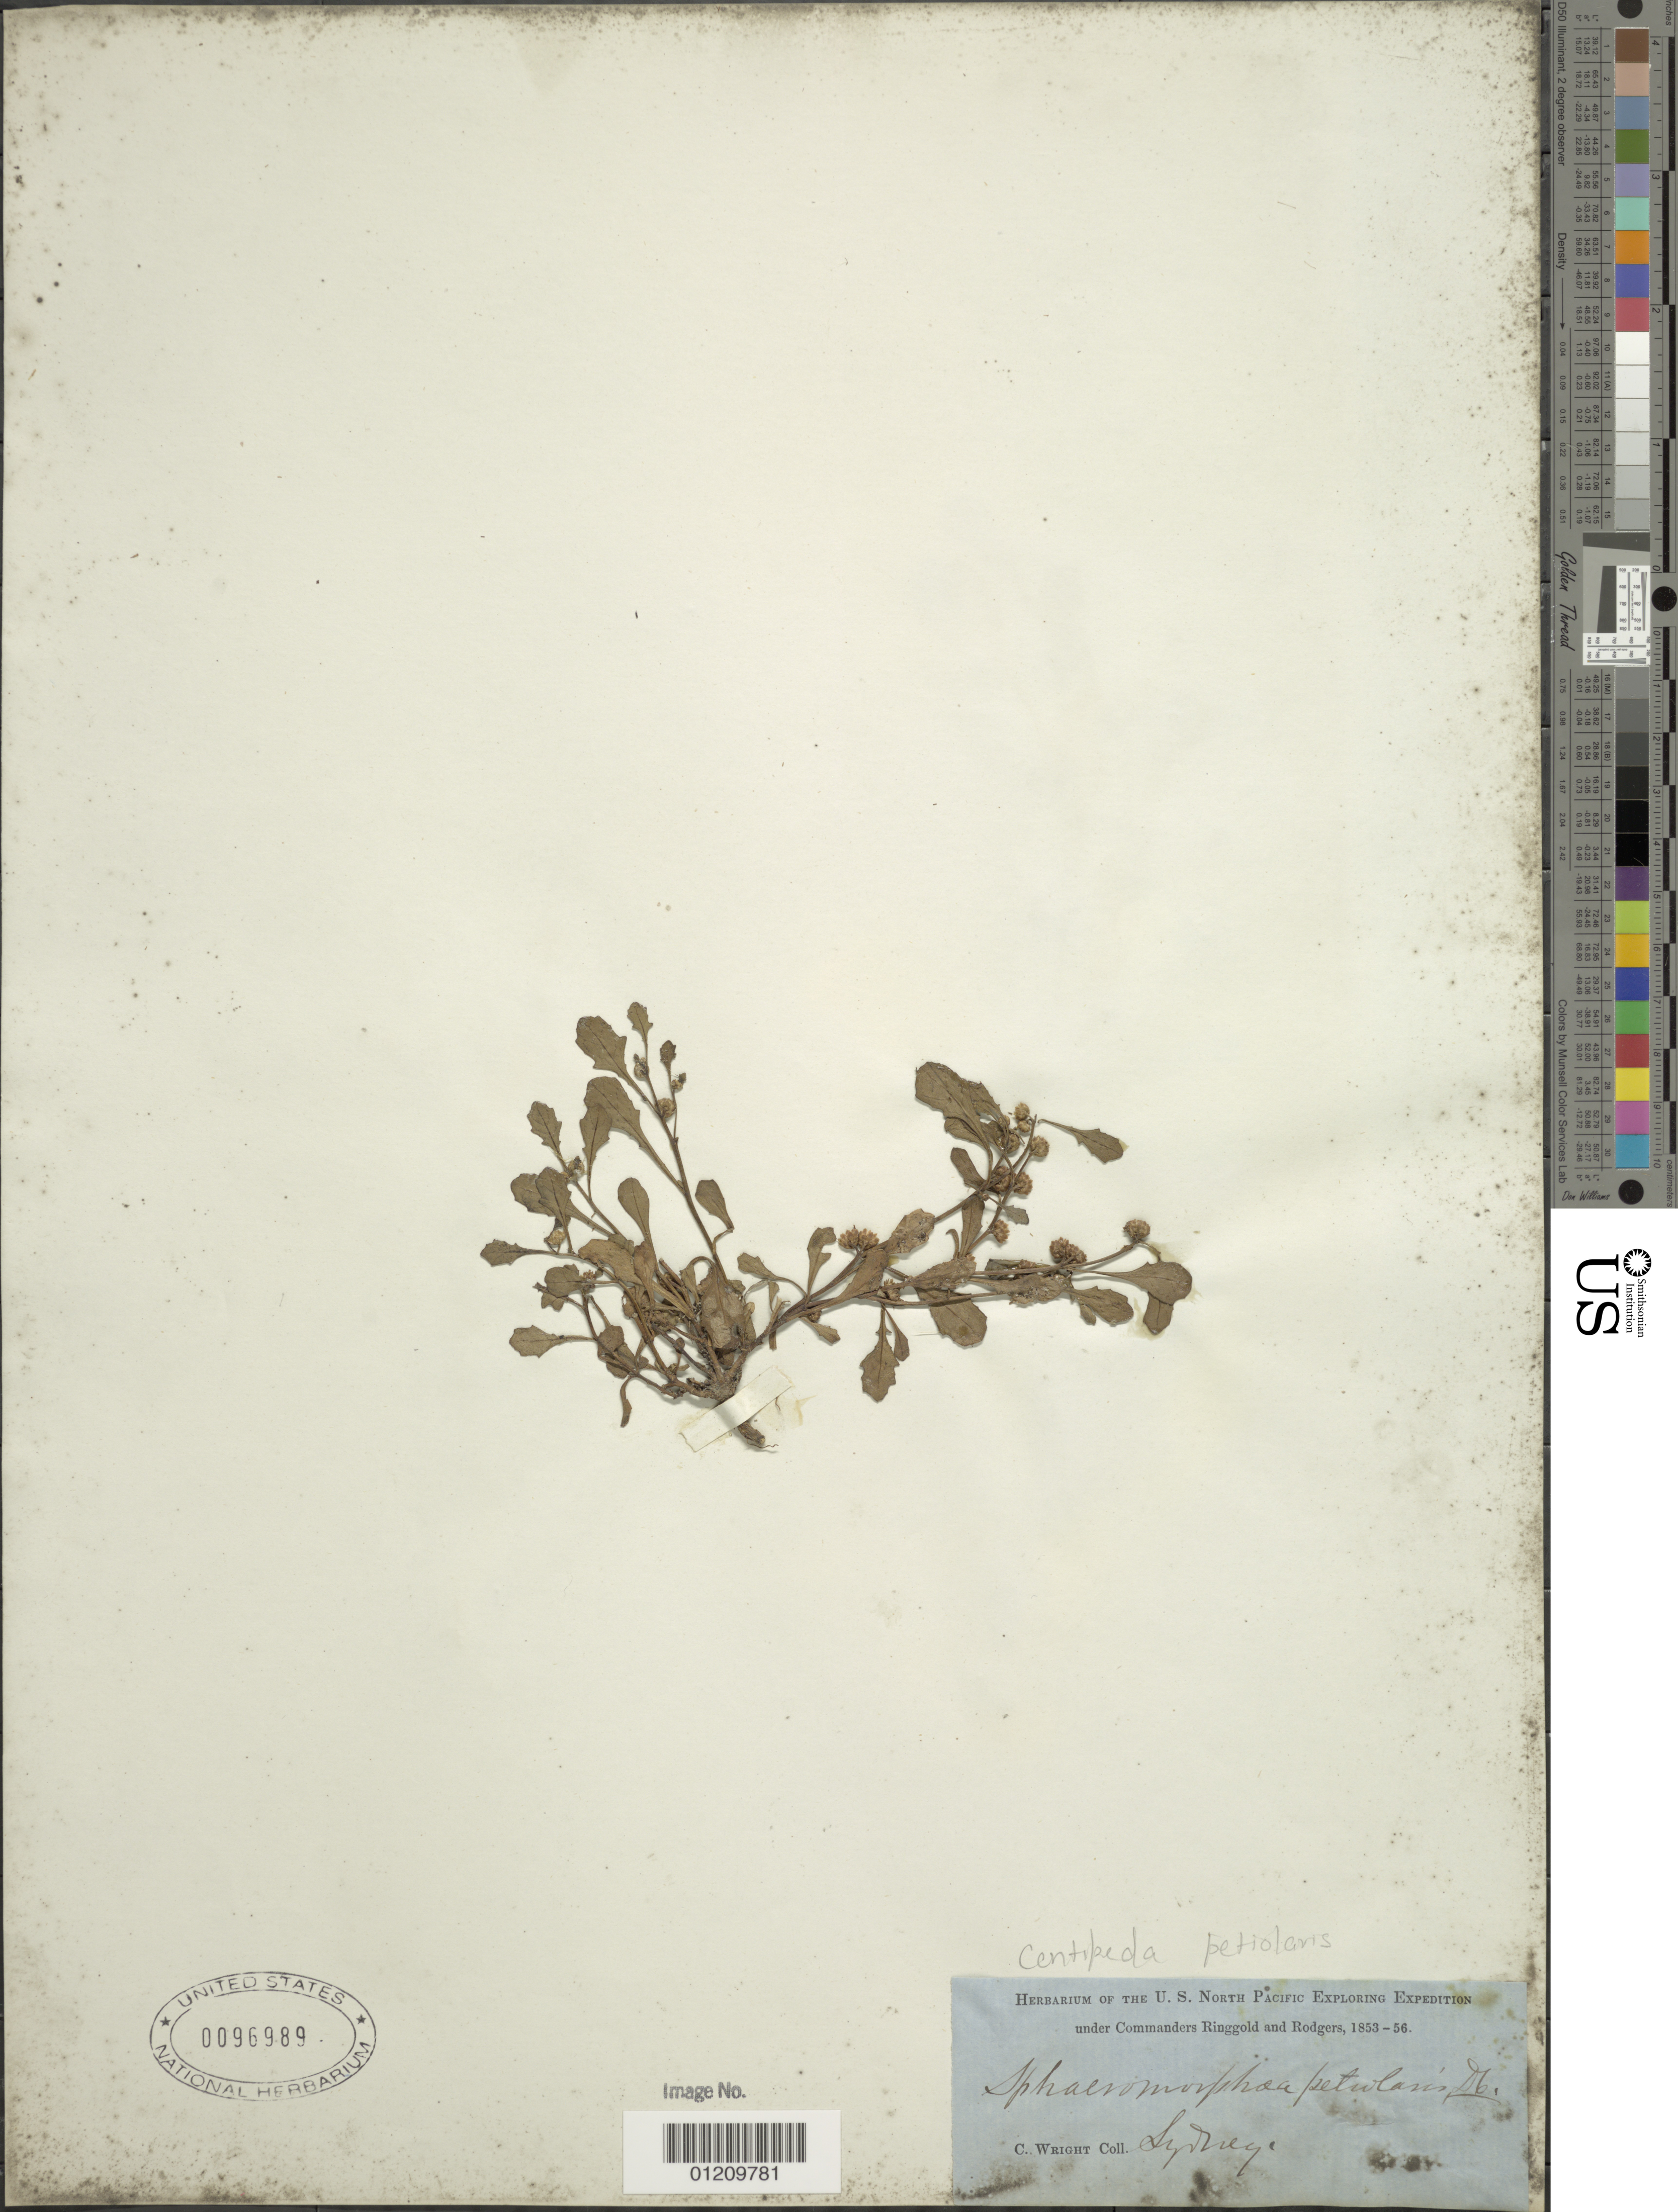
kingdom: Plantae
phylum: Tracheophyta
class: Magnoliopsida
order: Asterales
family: Asteraceae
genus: Centipeda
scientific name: Centipeda petiolaris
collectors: C. Wright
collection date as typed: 1853 to -- -- 1856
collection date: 1853/1856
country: Australia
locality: Sydney.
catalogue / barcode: US 96989